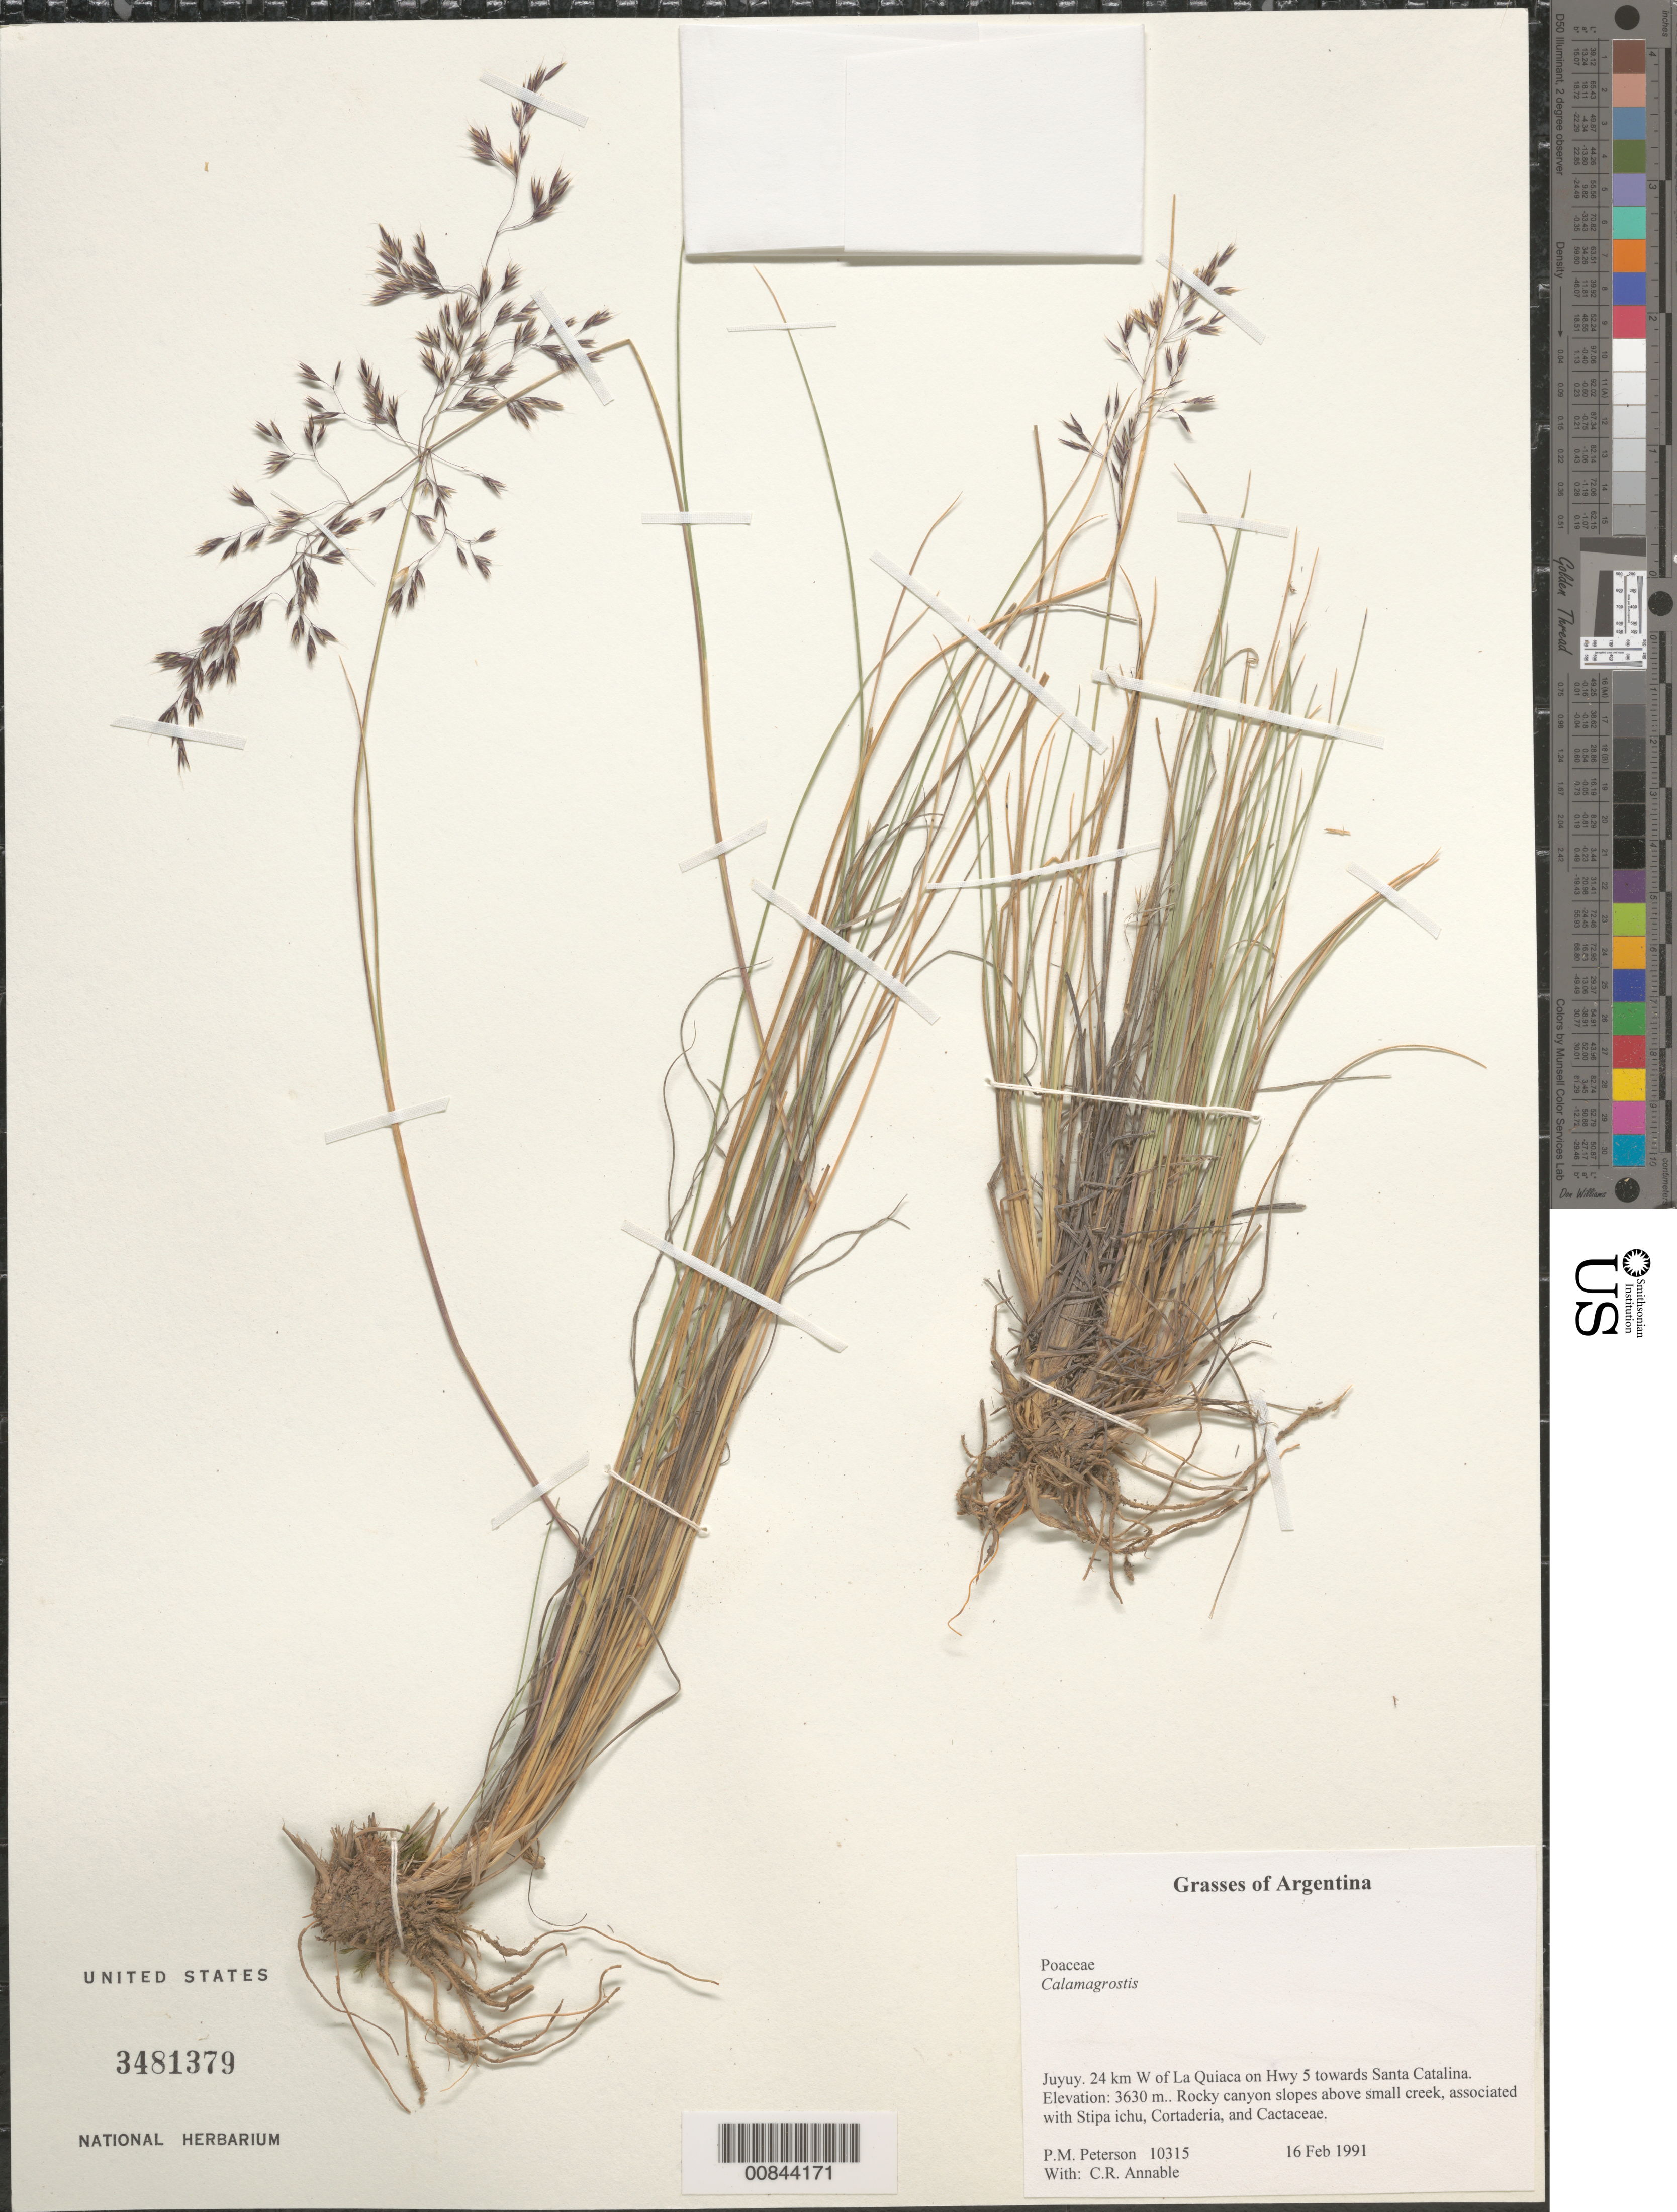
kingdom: Plantae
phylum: Tracheophyta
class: Liliopsida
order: Poales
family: Poaceae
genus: Calamagrostis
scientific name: Calamagrostis sp.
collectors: P. M. Peterson & C. R. Annable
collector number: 10315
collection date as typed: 16 Feb 1991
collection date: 1991-02-16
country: Argentina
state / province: Jujuy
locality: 24 km W of La Quiaca on Hwy 5 towards Santa Catalina.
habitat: Rocky canyon slopes above small creek, associated with Stipa ichu, Cortaderia, and Cactaceae.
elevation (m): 3630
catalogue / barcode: US 3481379